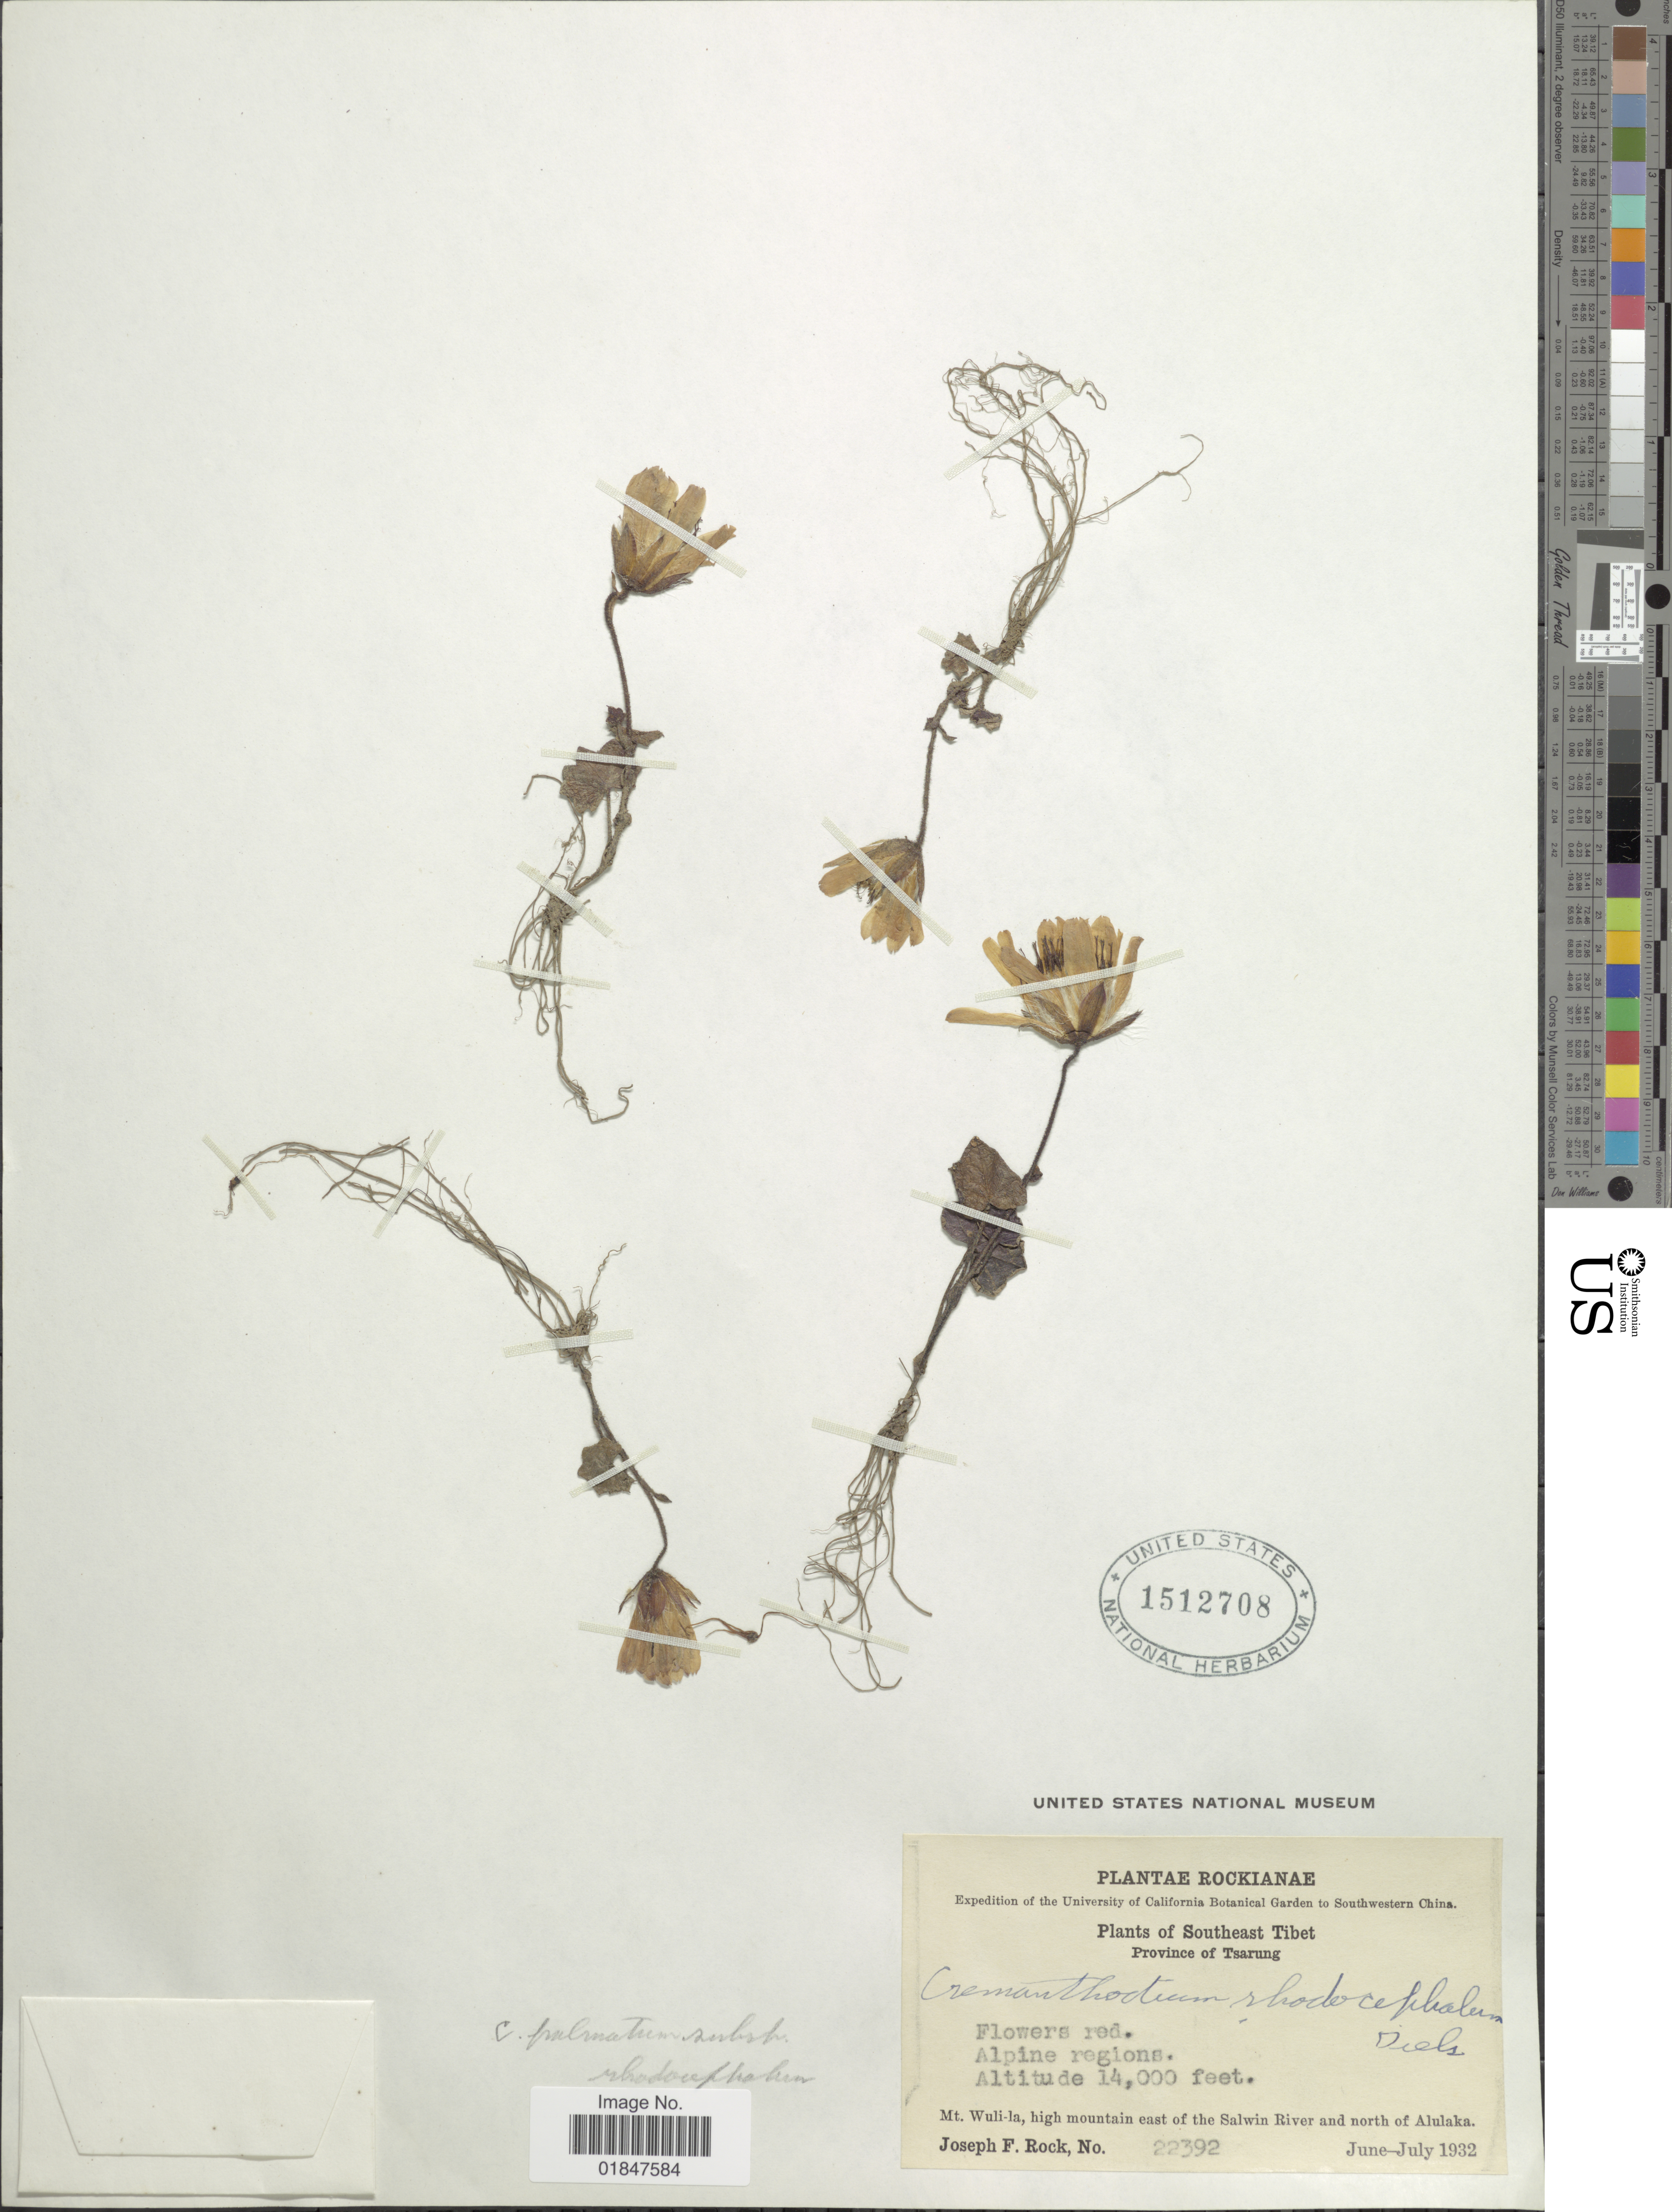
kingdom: Plantae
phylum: Tracheophyta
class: Magnoliopsida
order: Asterales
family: Asteraceae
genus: Cremanthodium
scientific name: Cremanthodium rhodocephalum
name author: Diels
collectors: J. F. Rock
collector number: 22392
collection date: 1932-06/1932-07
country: China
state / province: Xizang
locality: Southeast Tibet, Province Tsarung, Alpine region, Mt. Wuli-la, high mountain east of the Salwin River and north of Alulaka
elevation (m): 4267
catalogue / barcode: US 1512708